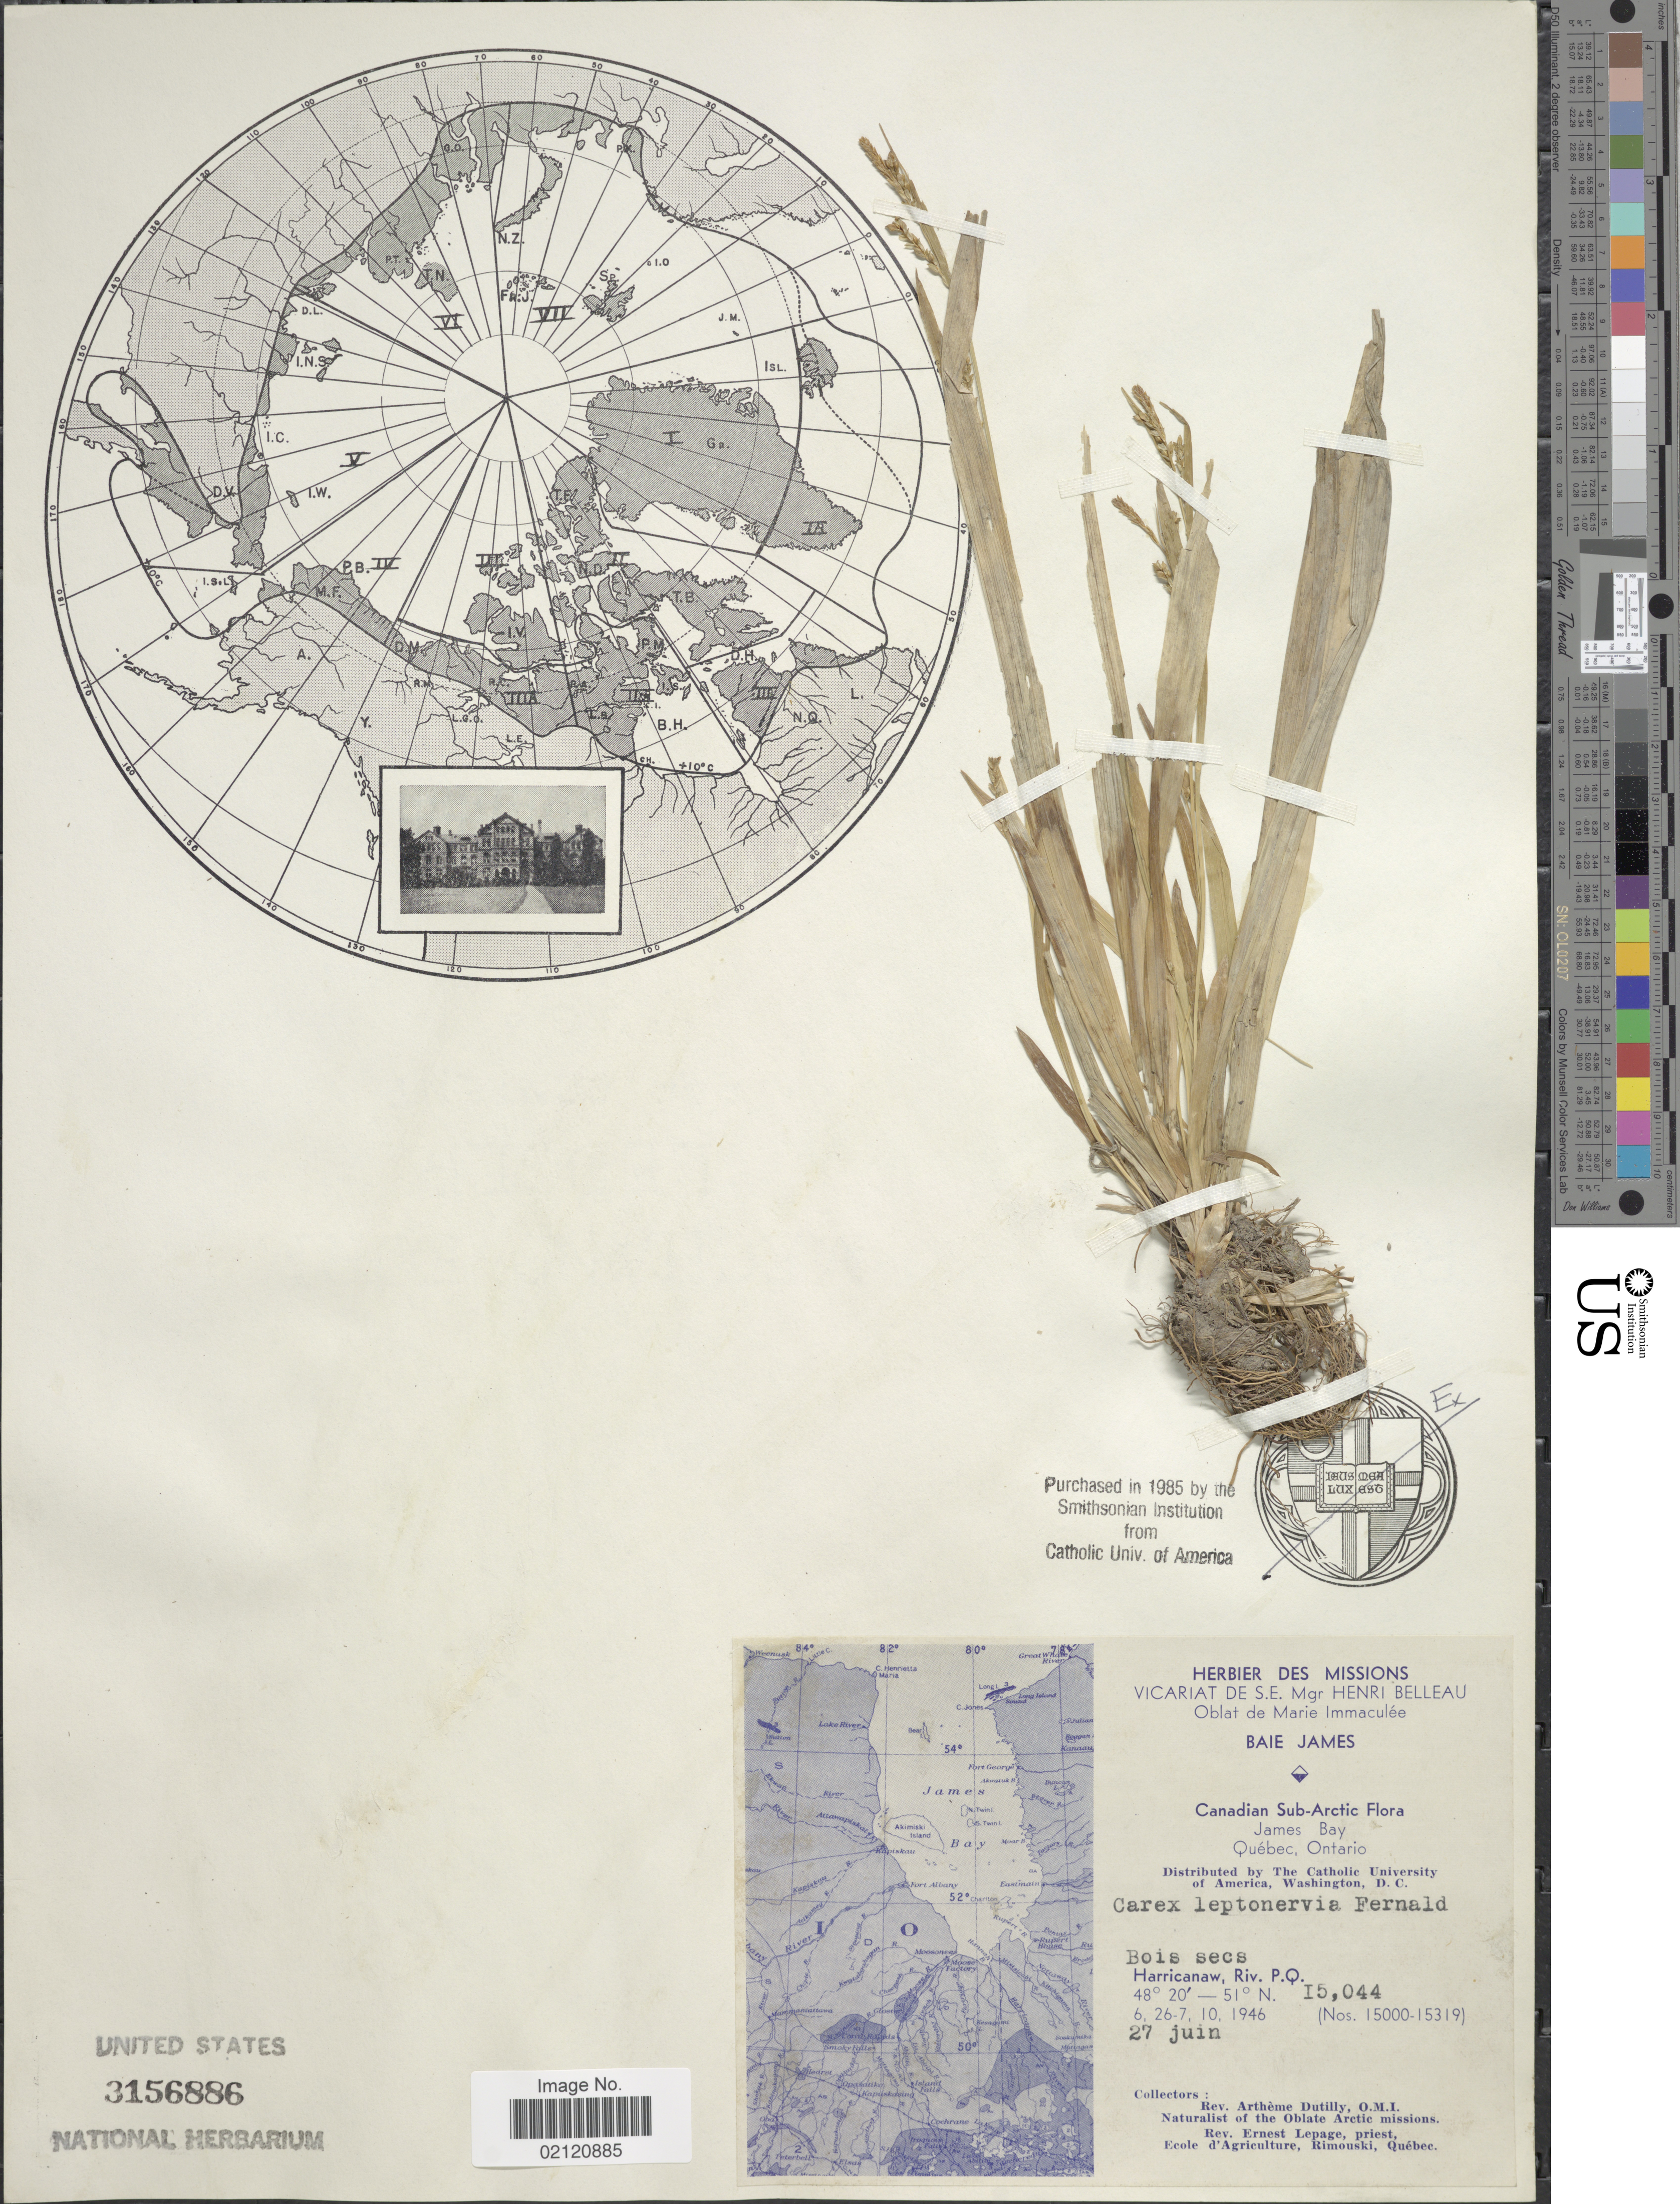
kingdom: Plantae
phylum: Tracheophyta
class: Liliopsida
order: Poales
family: Cyperaceae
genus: Carex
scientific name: Carex leptonervia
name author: (Fernald) Fernald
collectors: A. Dutilly & E. Lepage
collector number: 15044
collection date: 1946-06-27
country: Canada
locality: Canadian Sub-Arctic, James Bay, Quebec, Ontario, Harricanaw Riv. P.Q.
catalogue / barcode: US 3156886